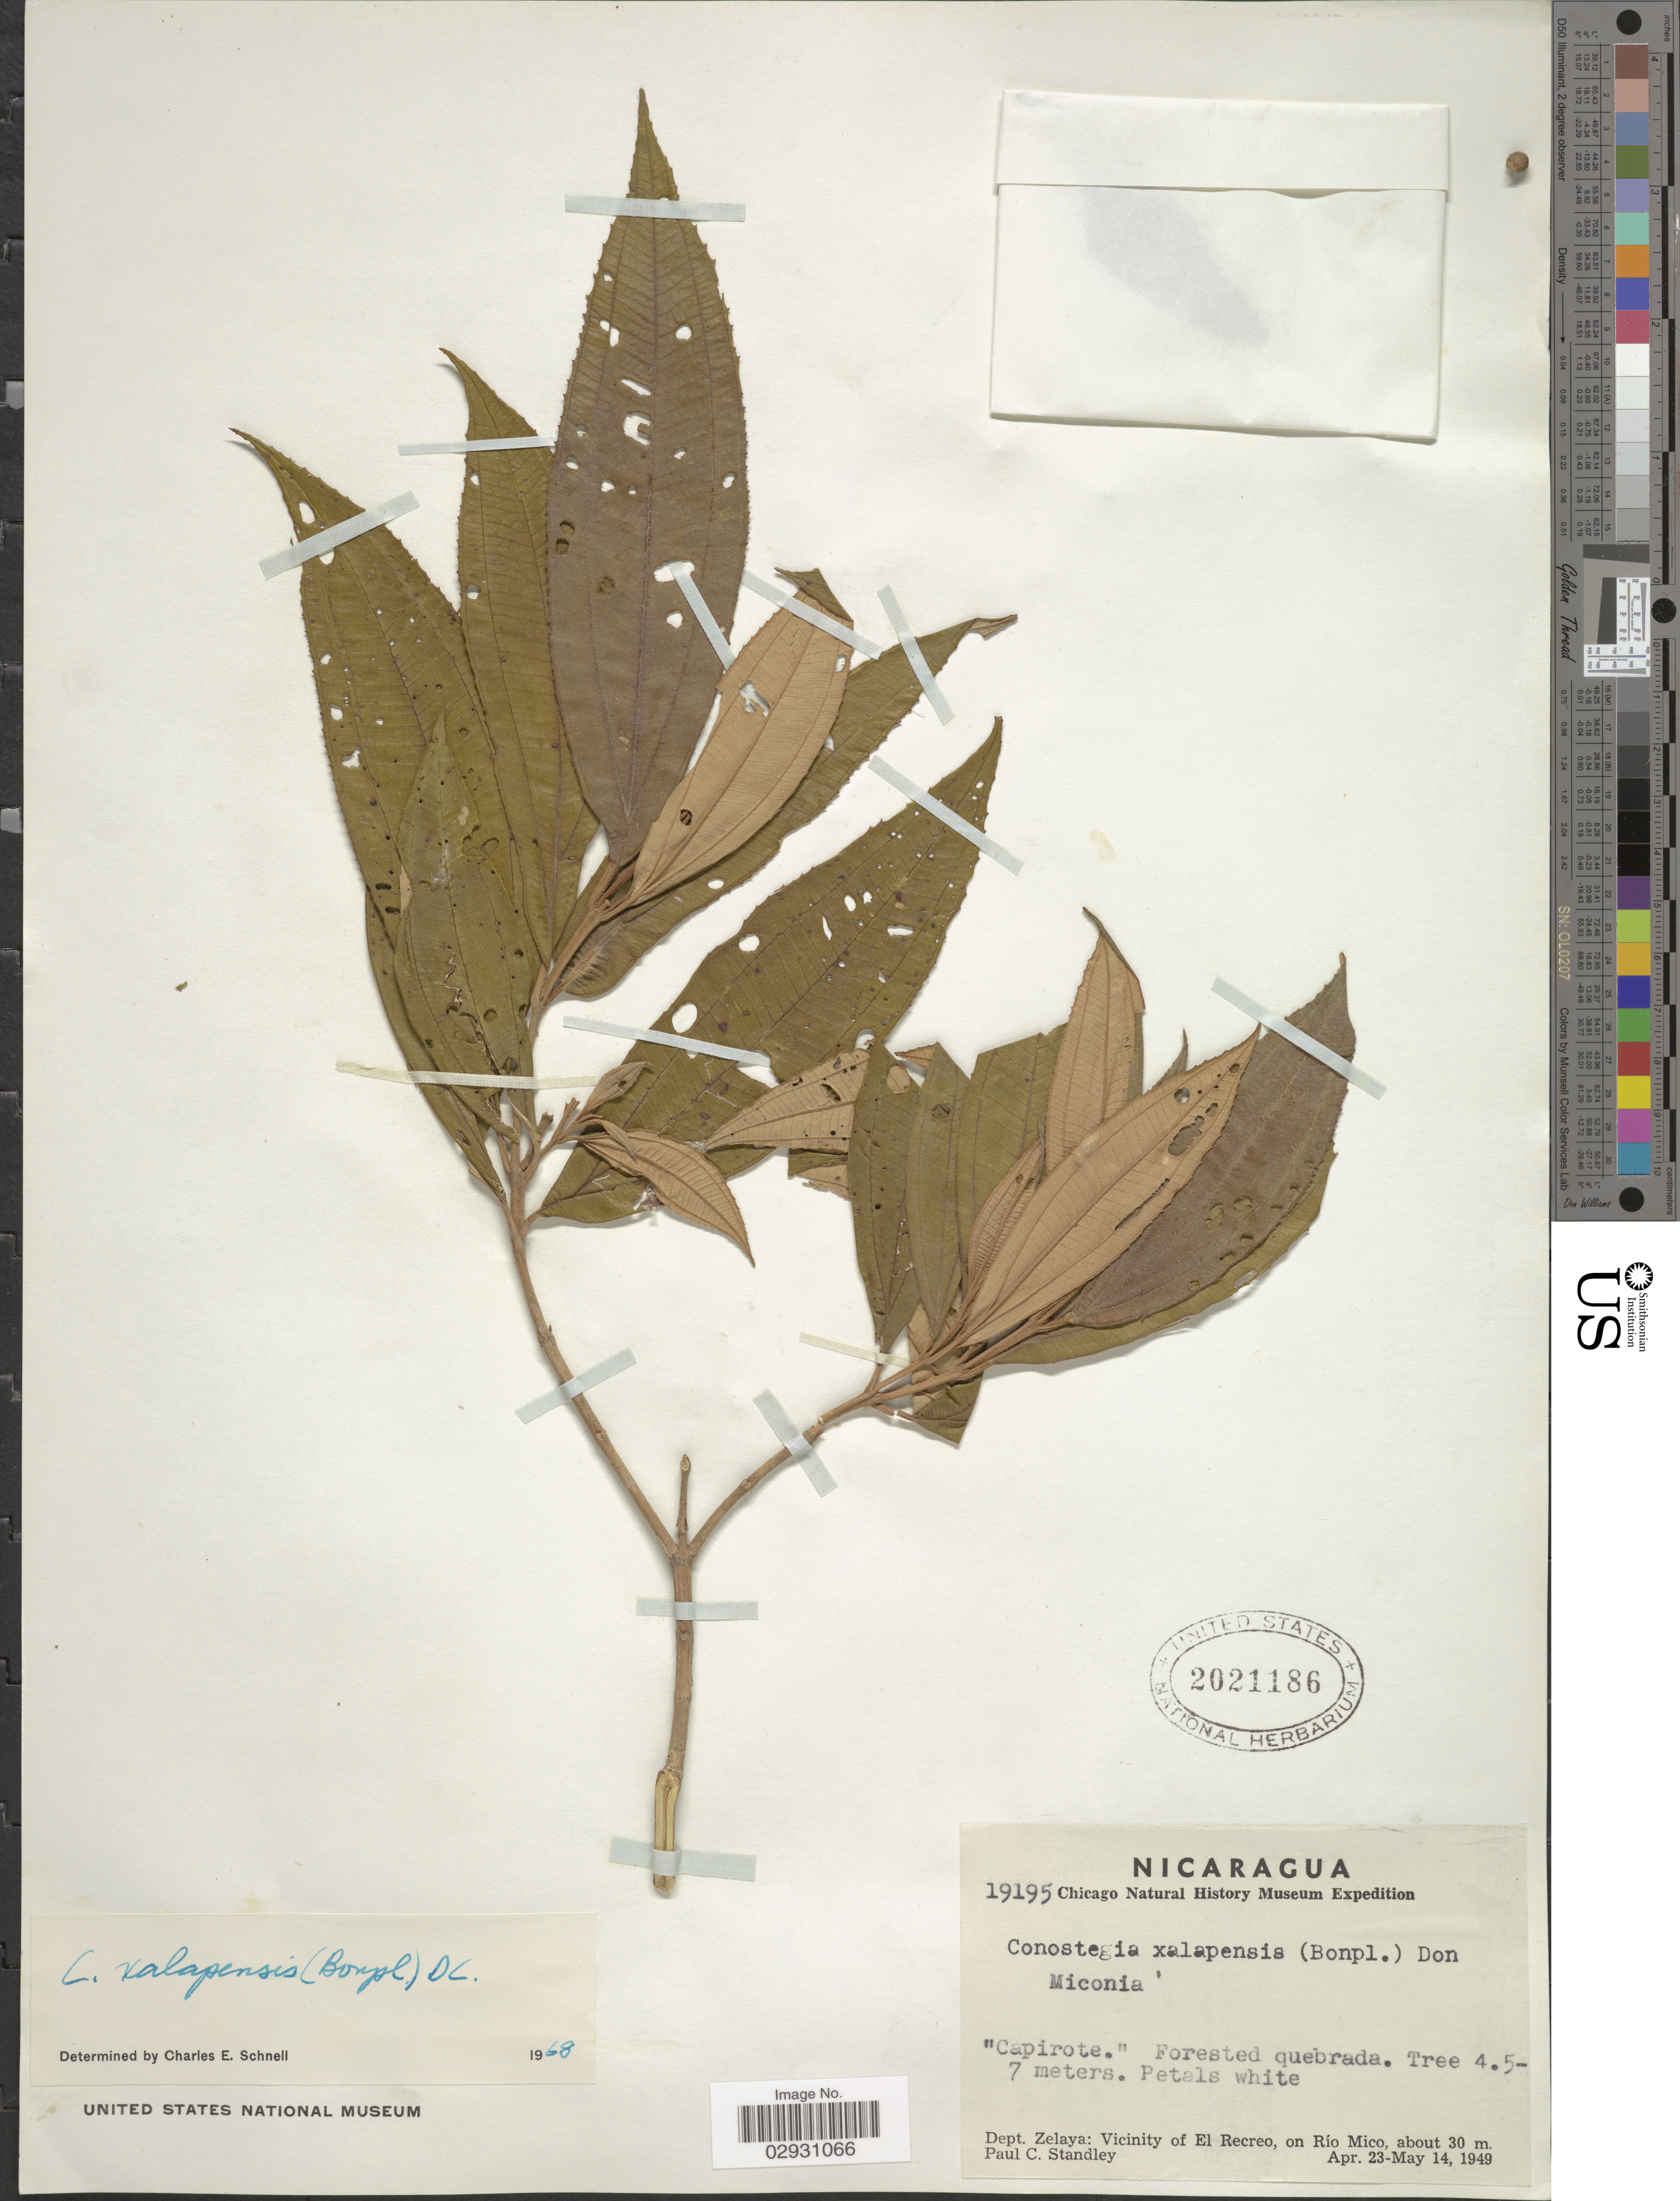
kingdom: Plantae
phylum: Tracheophyta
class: Magnoliopsida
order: Myrtales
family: Melastomataceae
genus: Conostegia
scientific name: Conostegia quadrangularis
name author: Schltdl. ex Steud.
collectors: P. C. Standley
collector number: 19195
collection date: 1949-04-23/1949-05-14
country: Nicaragua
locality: Dept. Zelaya: Vicinity of El Recreo, on Río Mico.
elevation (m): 30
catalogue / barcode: US 2021186